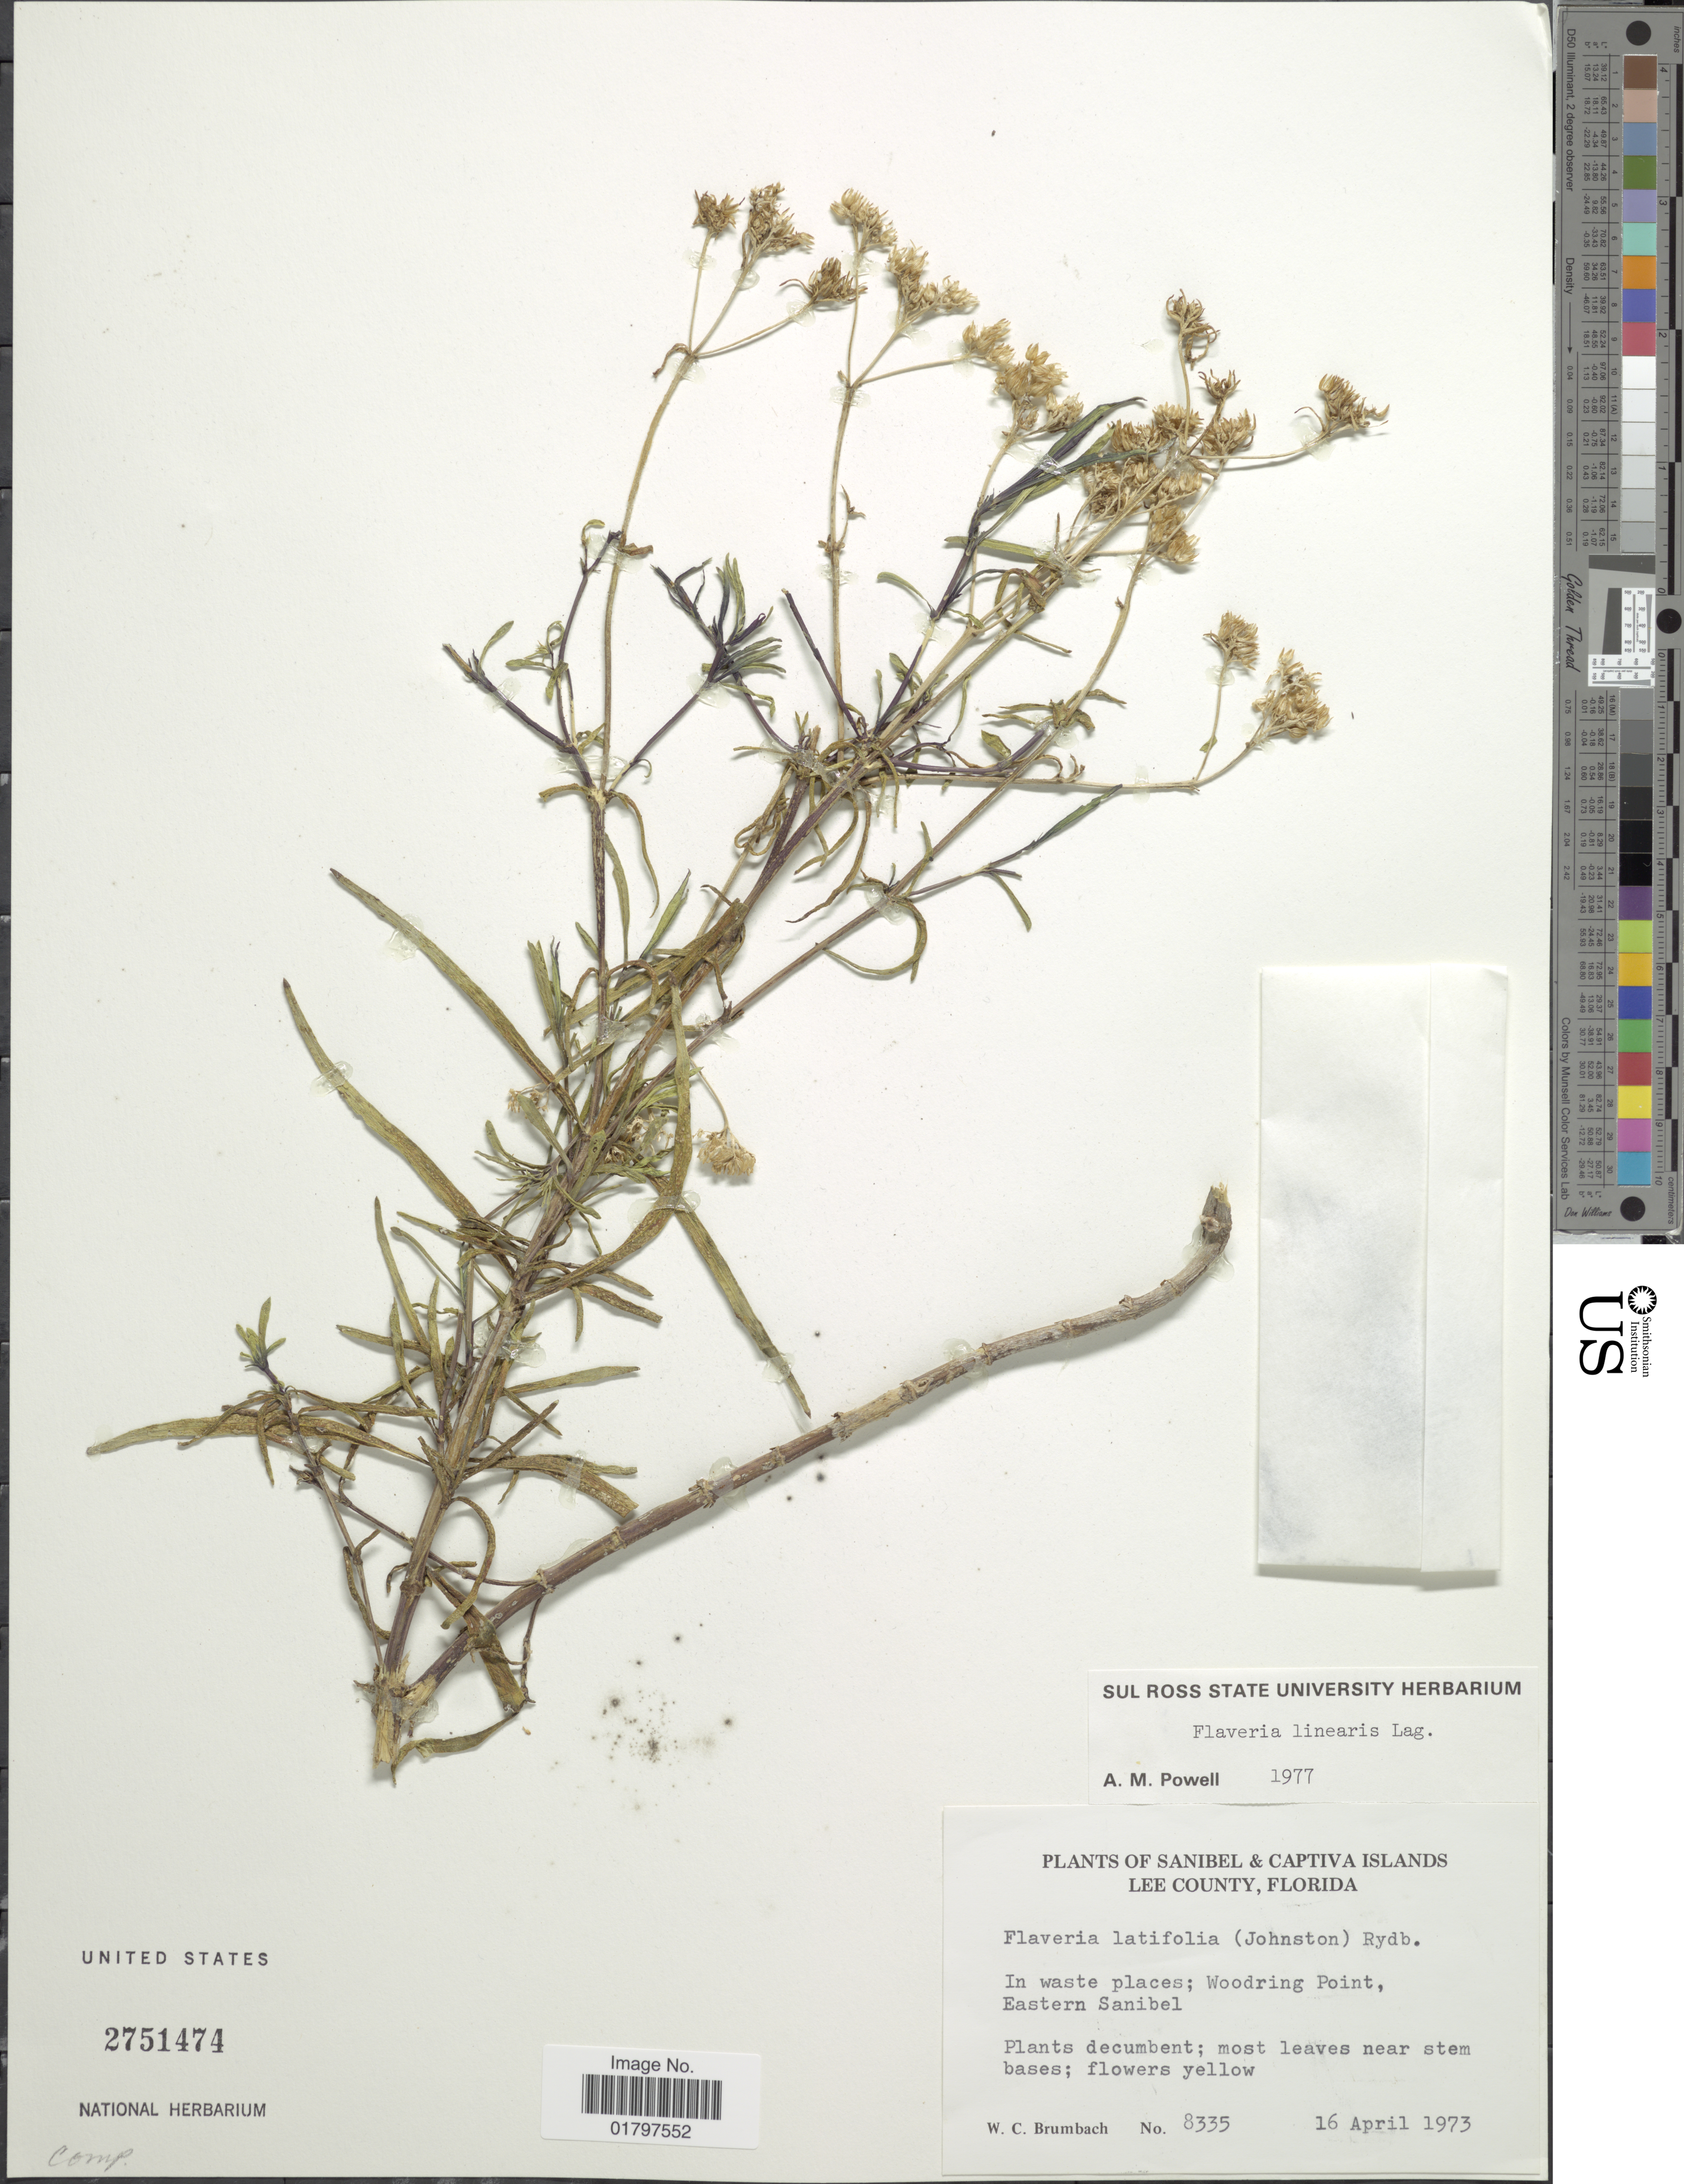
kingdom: Plantae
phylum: Tracheophyta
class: Magnoliopsida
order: Asterales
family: Asteraceae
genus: Flaveria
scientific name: Flaveria linearis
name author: Lag.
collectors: W. C. Brumbach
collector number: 8335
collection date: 1973-04-16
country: United States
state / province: Florida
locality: Sanibel & Captiva Islands. Lee County, Florida. In waste places; Woodring Point, Eastern Sanibel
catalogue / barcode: US 2751474